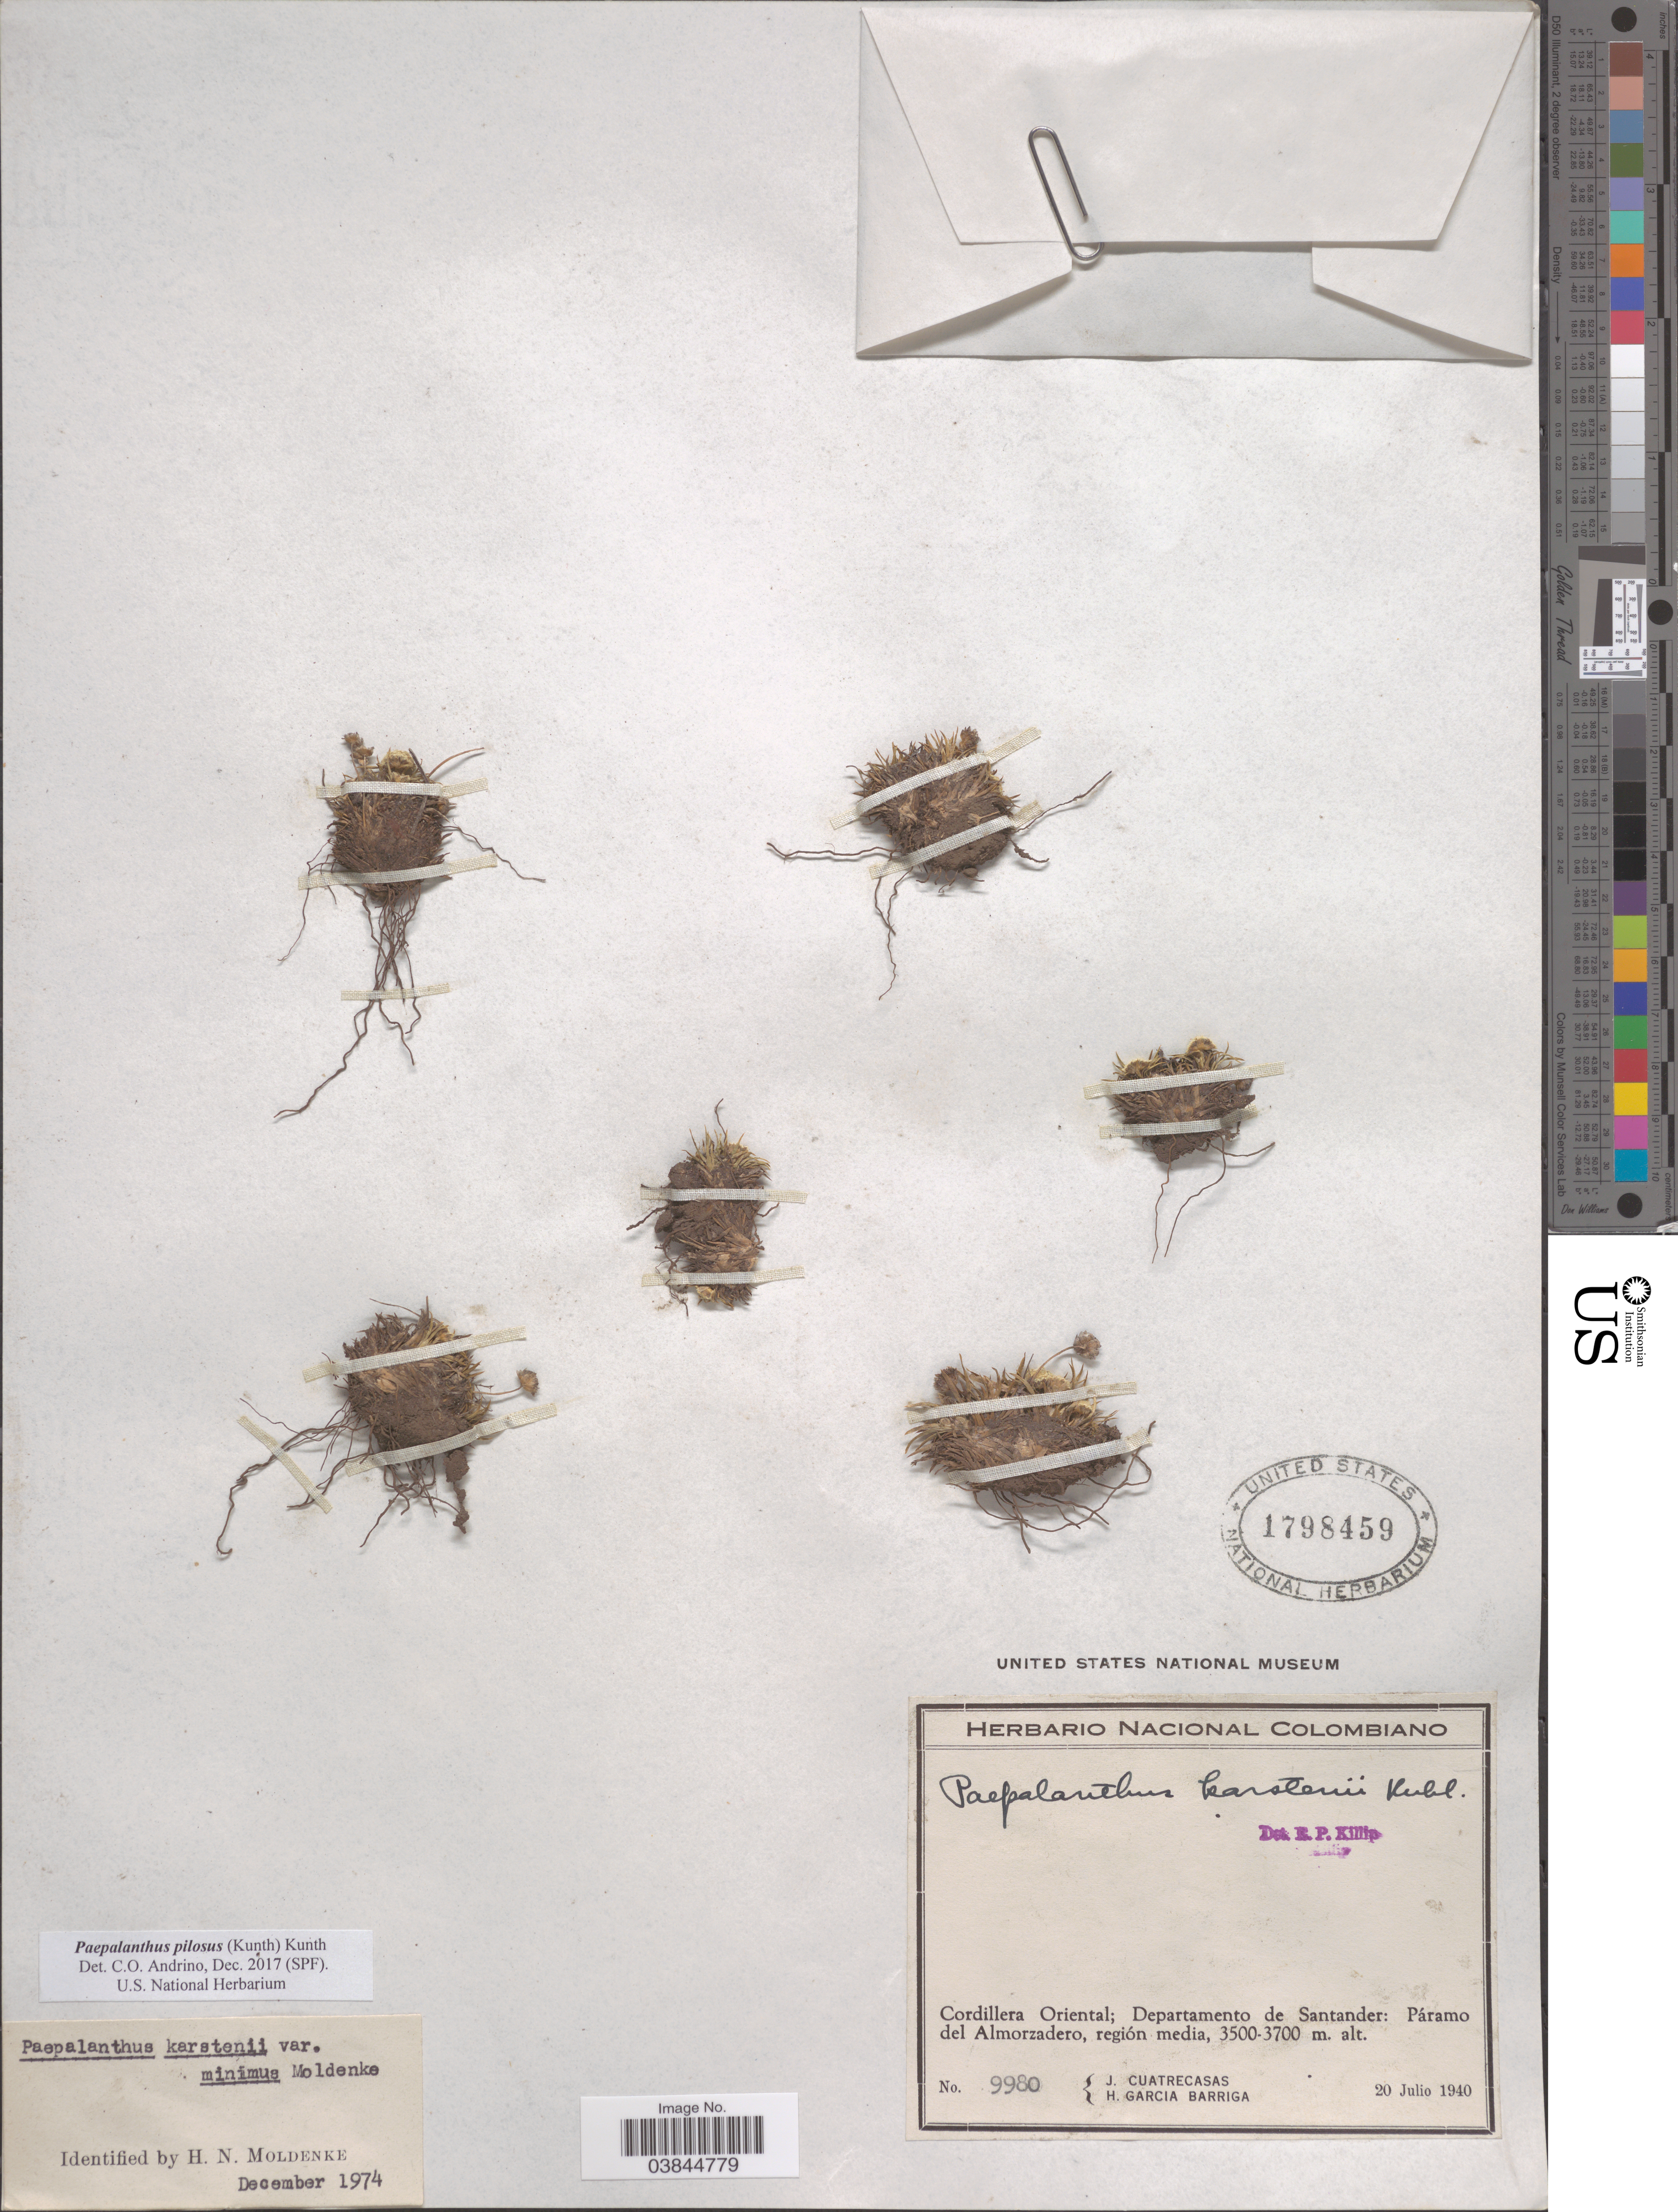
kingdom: Plantae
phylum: Tracheophyta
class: Liliopsida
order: Poales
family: Eriocaulaceae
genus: Paepalanthus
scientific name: Paepalanthus pilosus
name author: (Kunth) Kunth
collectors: J. Cuatrecasas & H. García Barriga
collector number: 9980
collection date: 1940-07-20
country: Colombia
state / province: Santander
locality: Cordillera Oriental; Departamento de Santander: Páramo del Almorzadero, región media.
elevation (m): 3500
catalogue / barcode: US 1798459